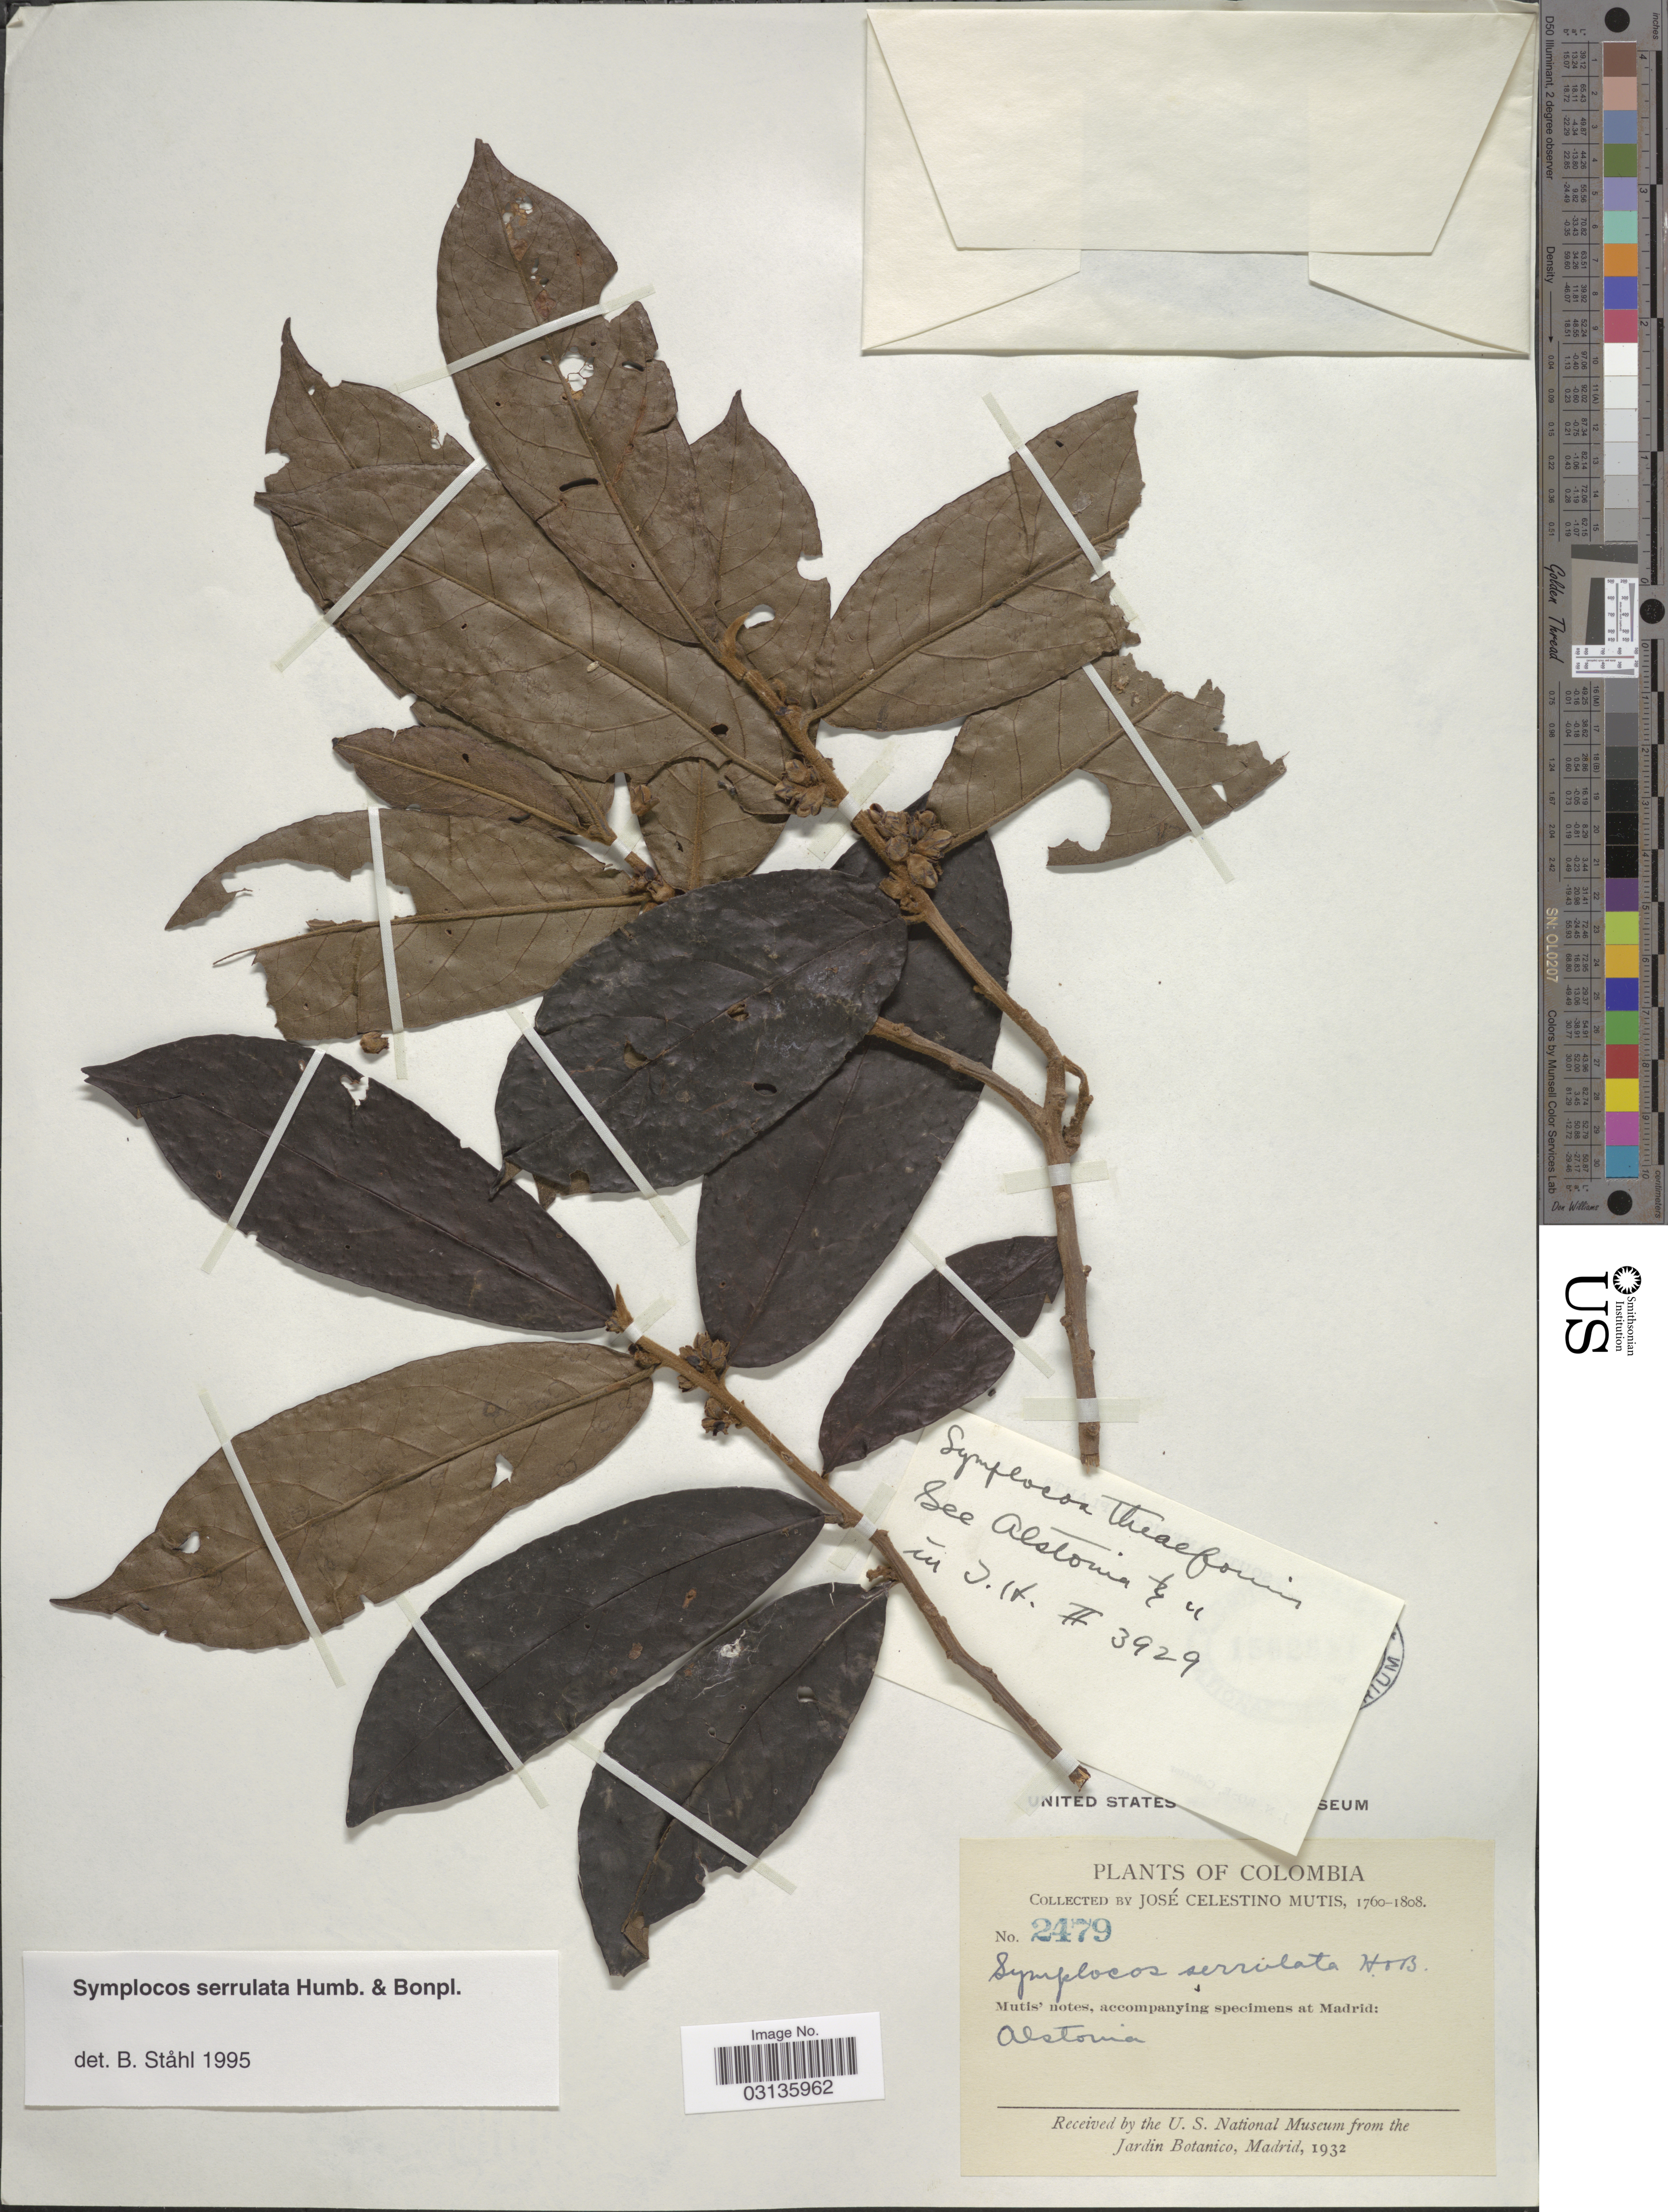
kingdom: Plantae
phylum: Tracheophyta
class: Magnoliopsida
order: Ericales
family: Symplocaceae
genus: Symplocos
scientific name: Symplocos serrulata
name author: Bonpl.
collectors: J. C. B. Mutis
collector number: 2479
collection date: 1760/1808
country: Colombia